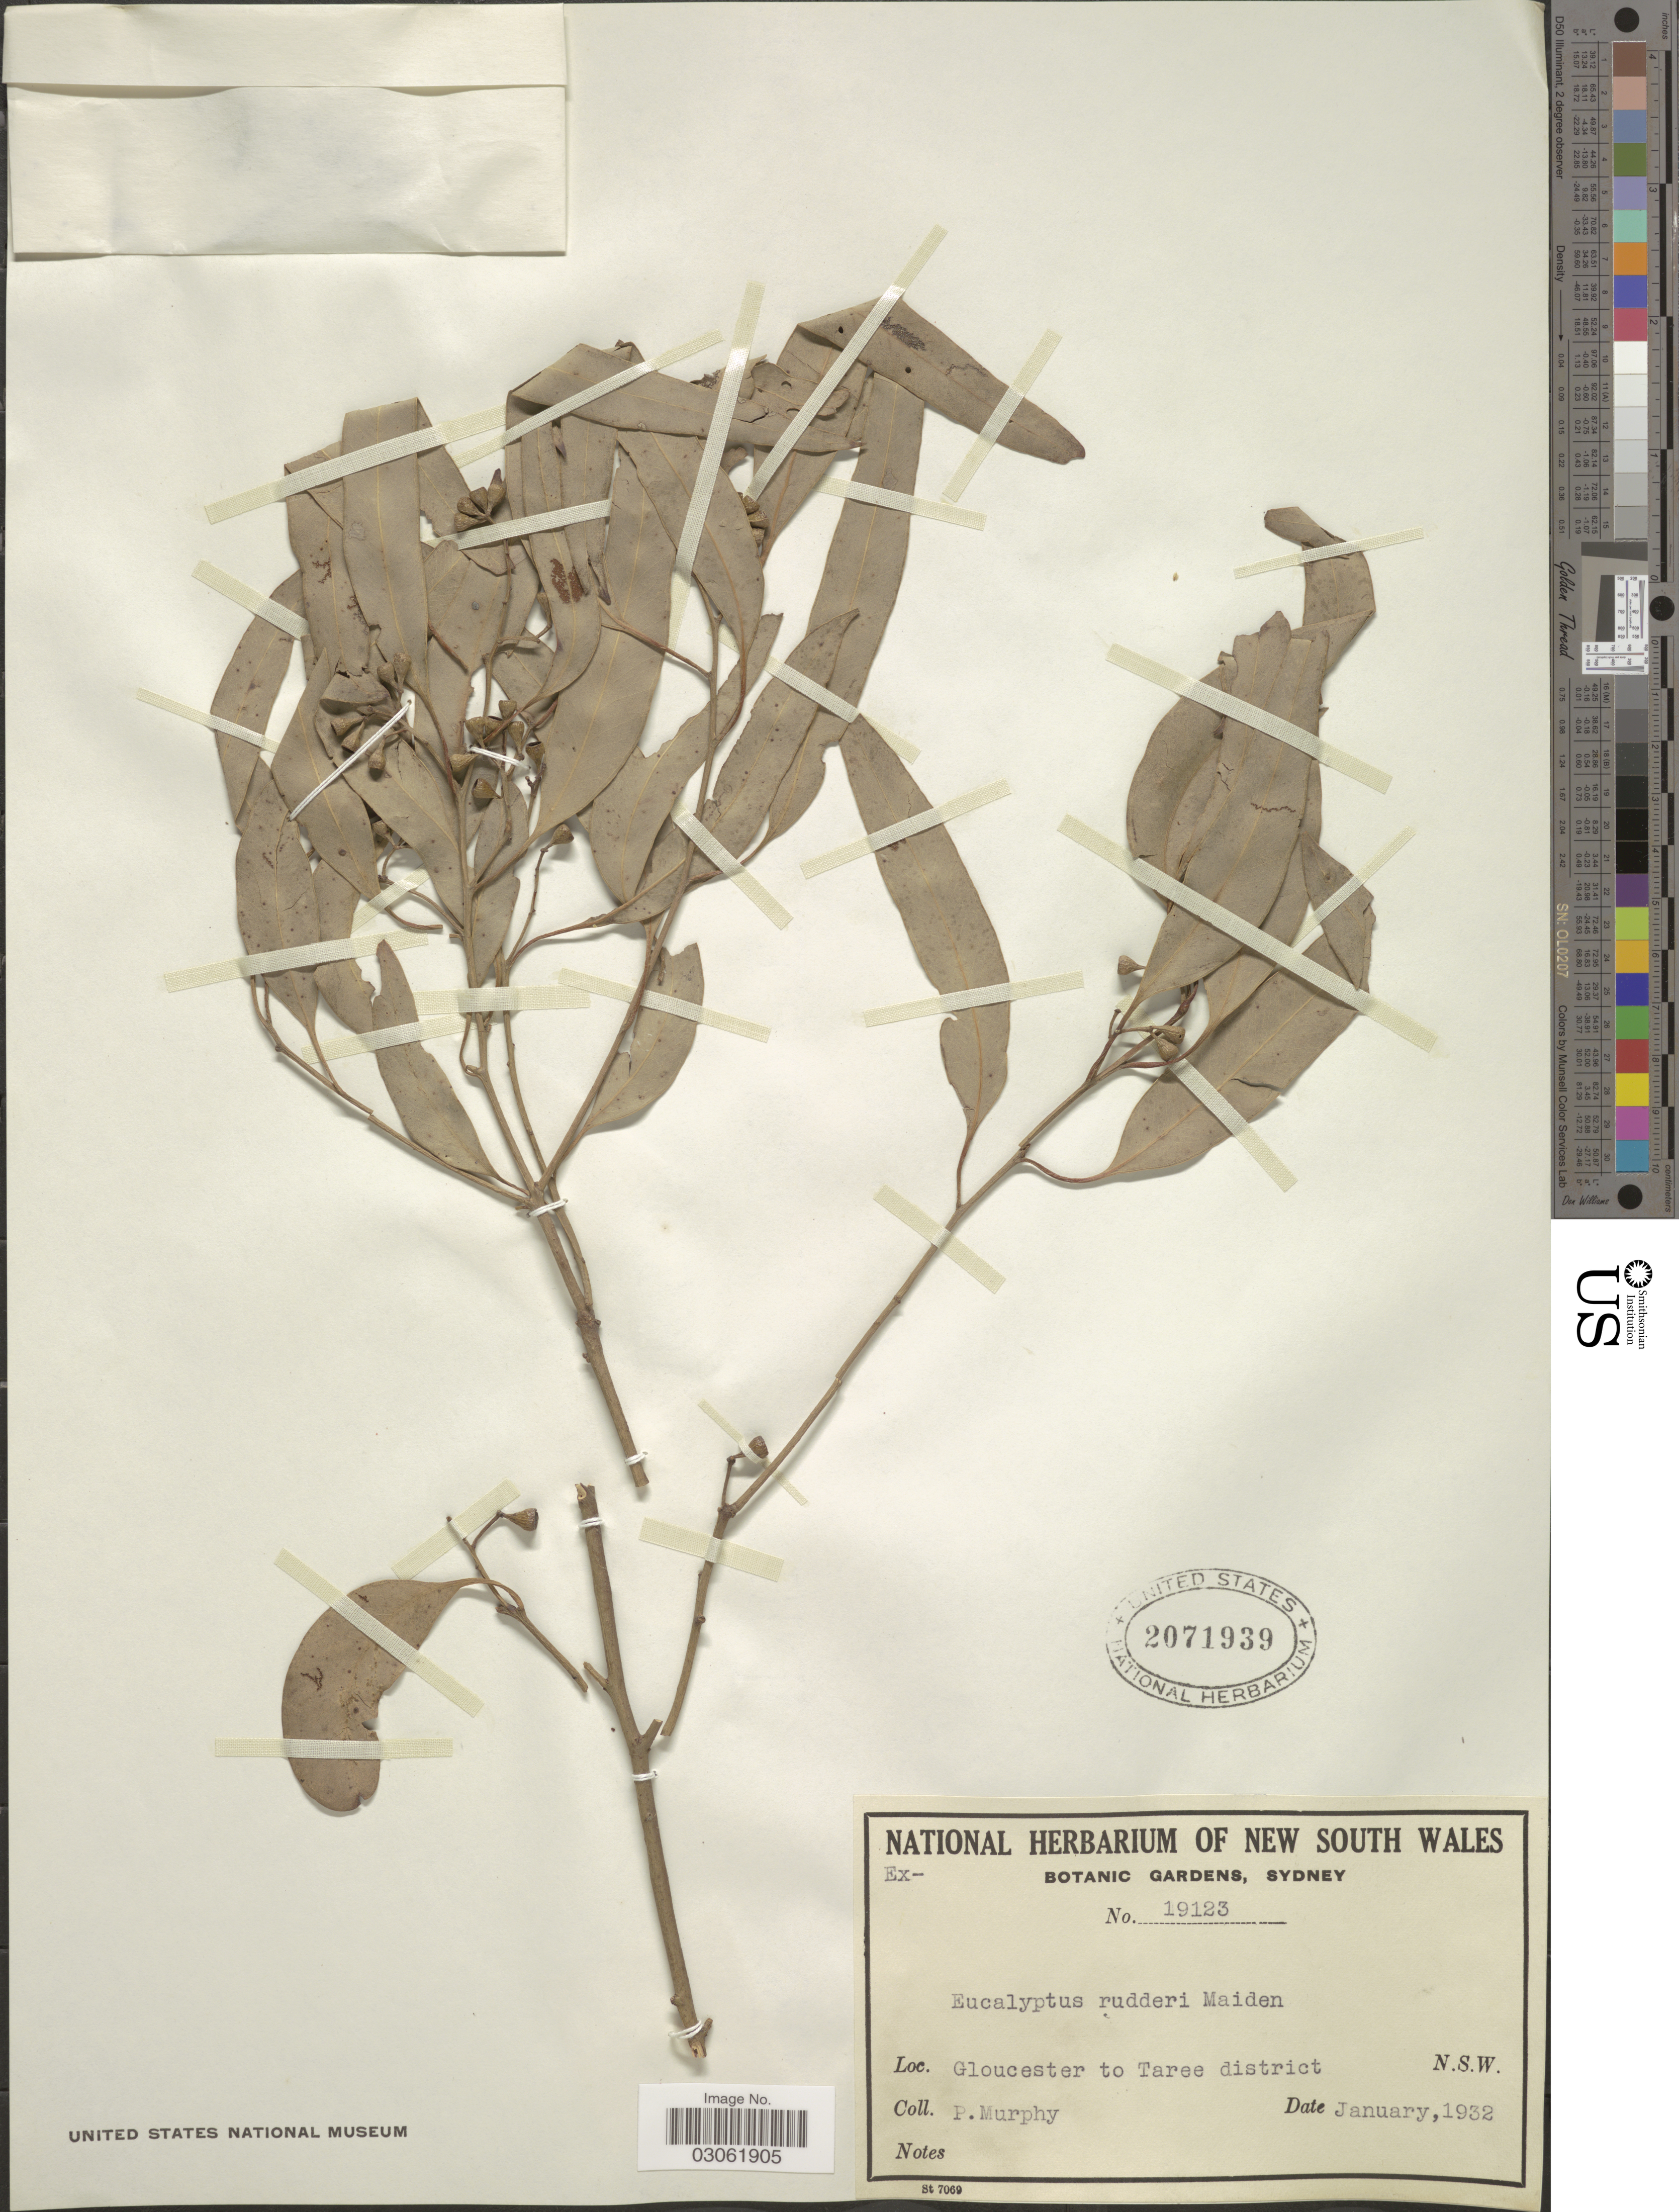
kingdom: Plantae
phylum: Tracheophyta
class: Magnoliopsida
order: Myrtales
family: Myrtaceae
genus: Eucalyptus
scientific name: Eucalyptus rudderi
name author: Maiden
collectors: P. Murphy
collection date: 1932-01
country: Australia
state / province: New South Wales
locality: Gloucester to Taree district.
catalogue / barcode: US 2071939